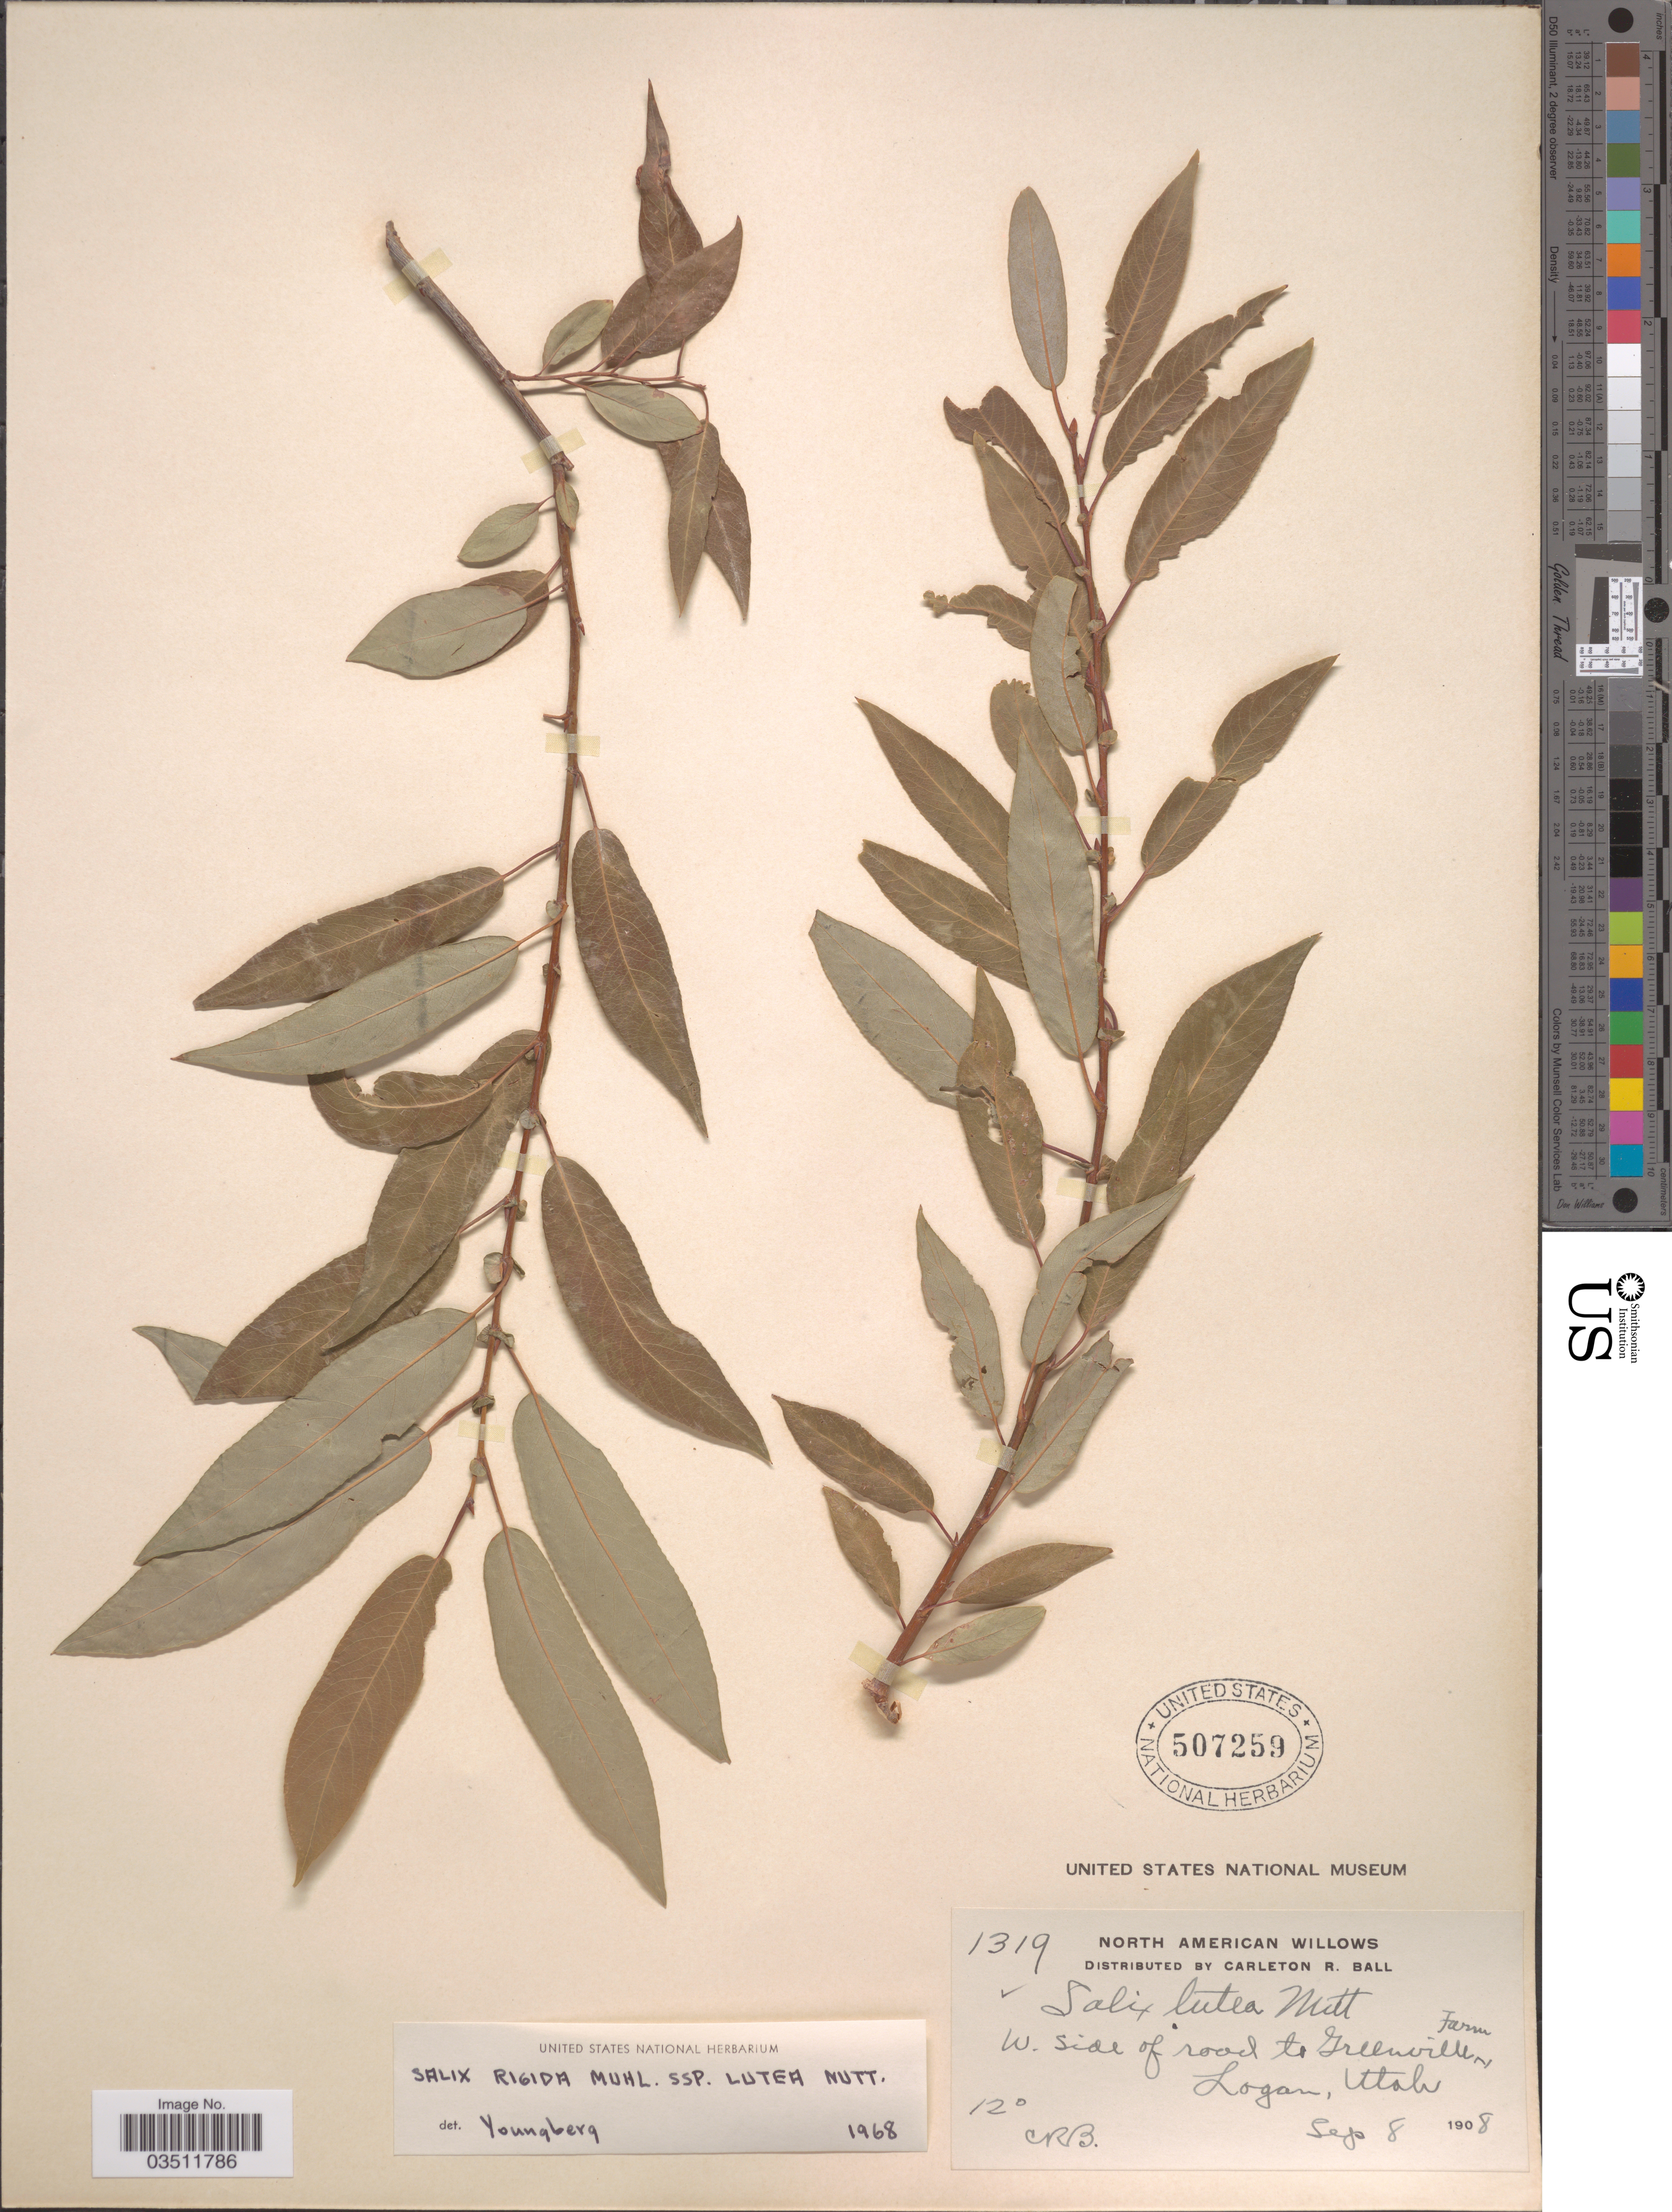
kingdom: Plantae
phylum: Tracheophyta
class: Magnoliopsida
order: Malpighiales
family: Salicaceae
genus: Salix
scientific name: Salix lutea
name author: Nutt.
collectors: C. R. Ball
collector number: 1319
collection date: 1908-09-08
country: United States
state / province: Utah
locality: W. side of road to Greenville Farm, Logan.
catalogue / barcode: US 507259